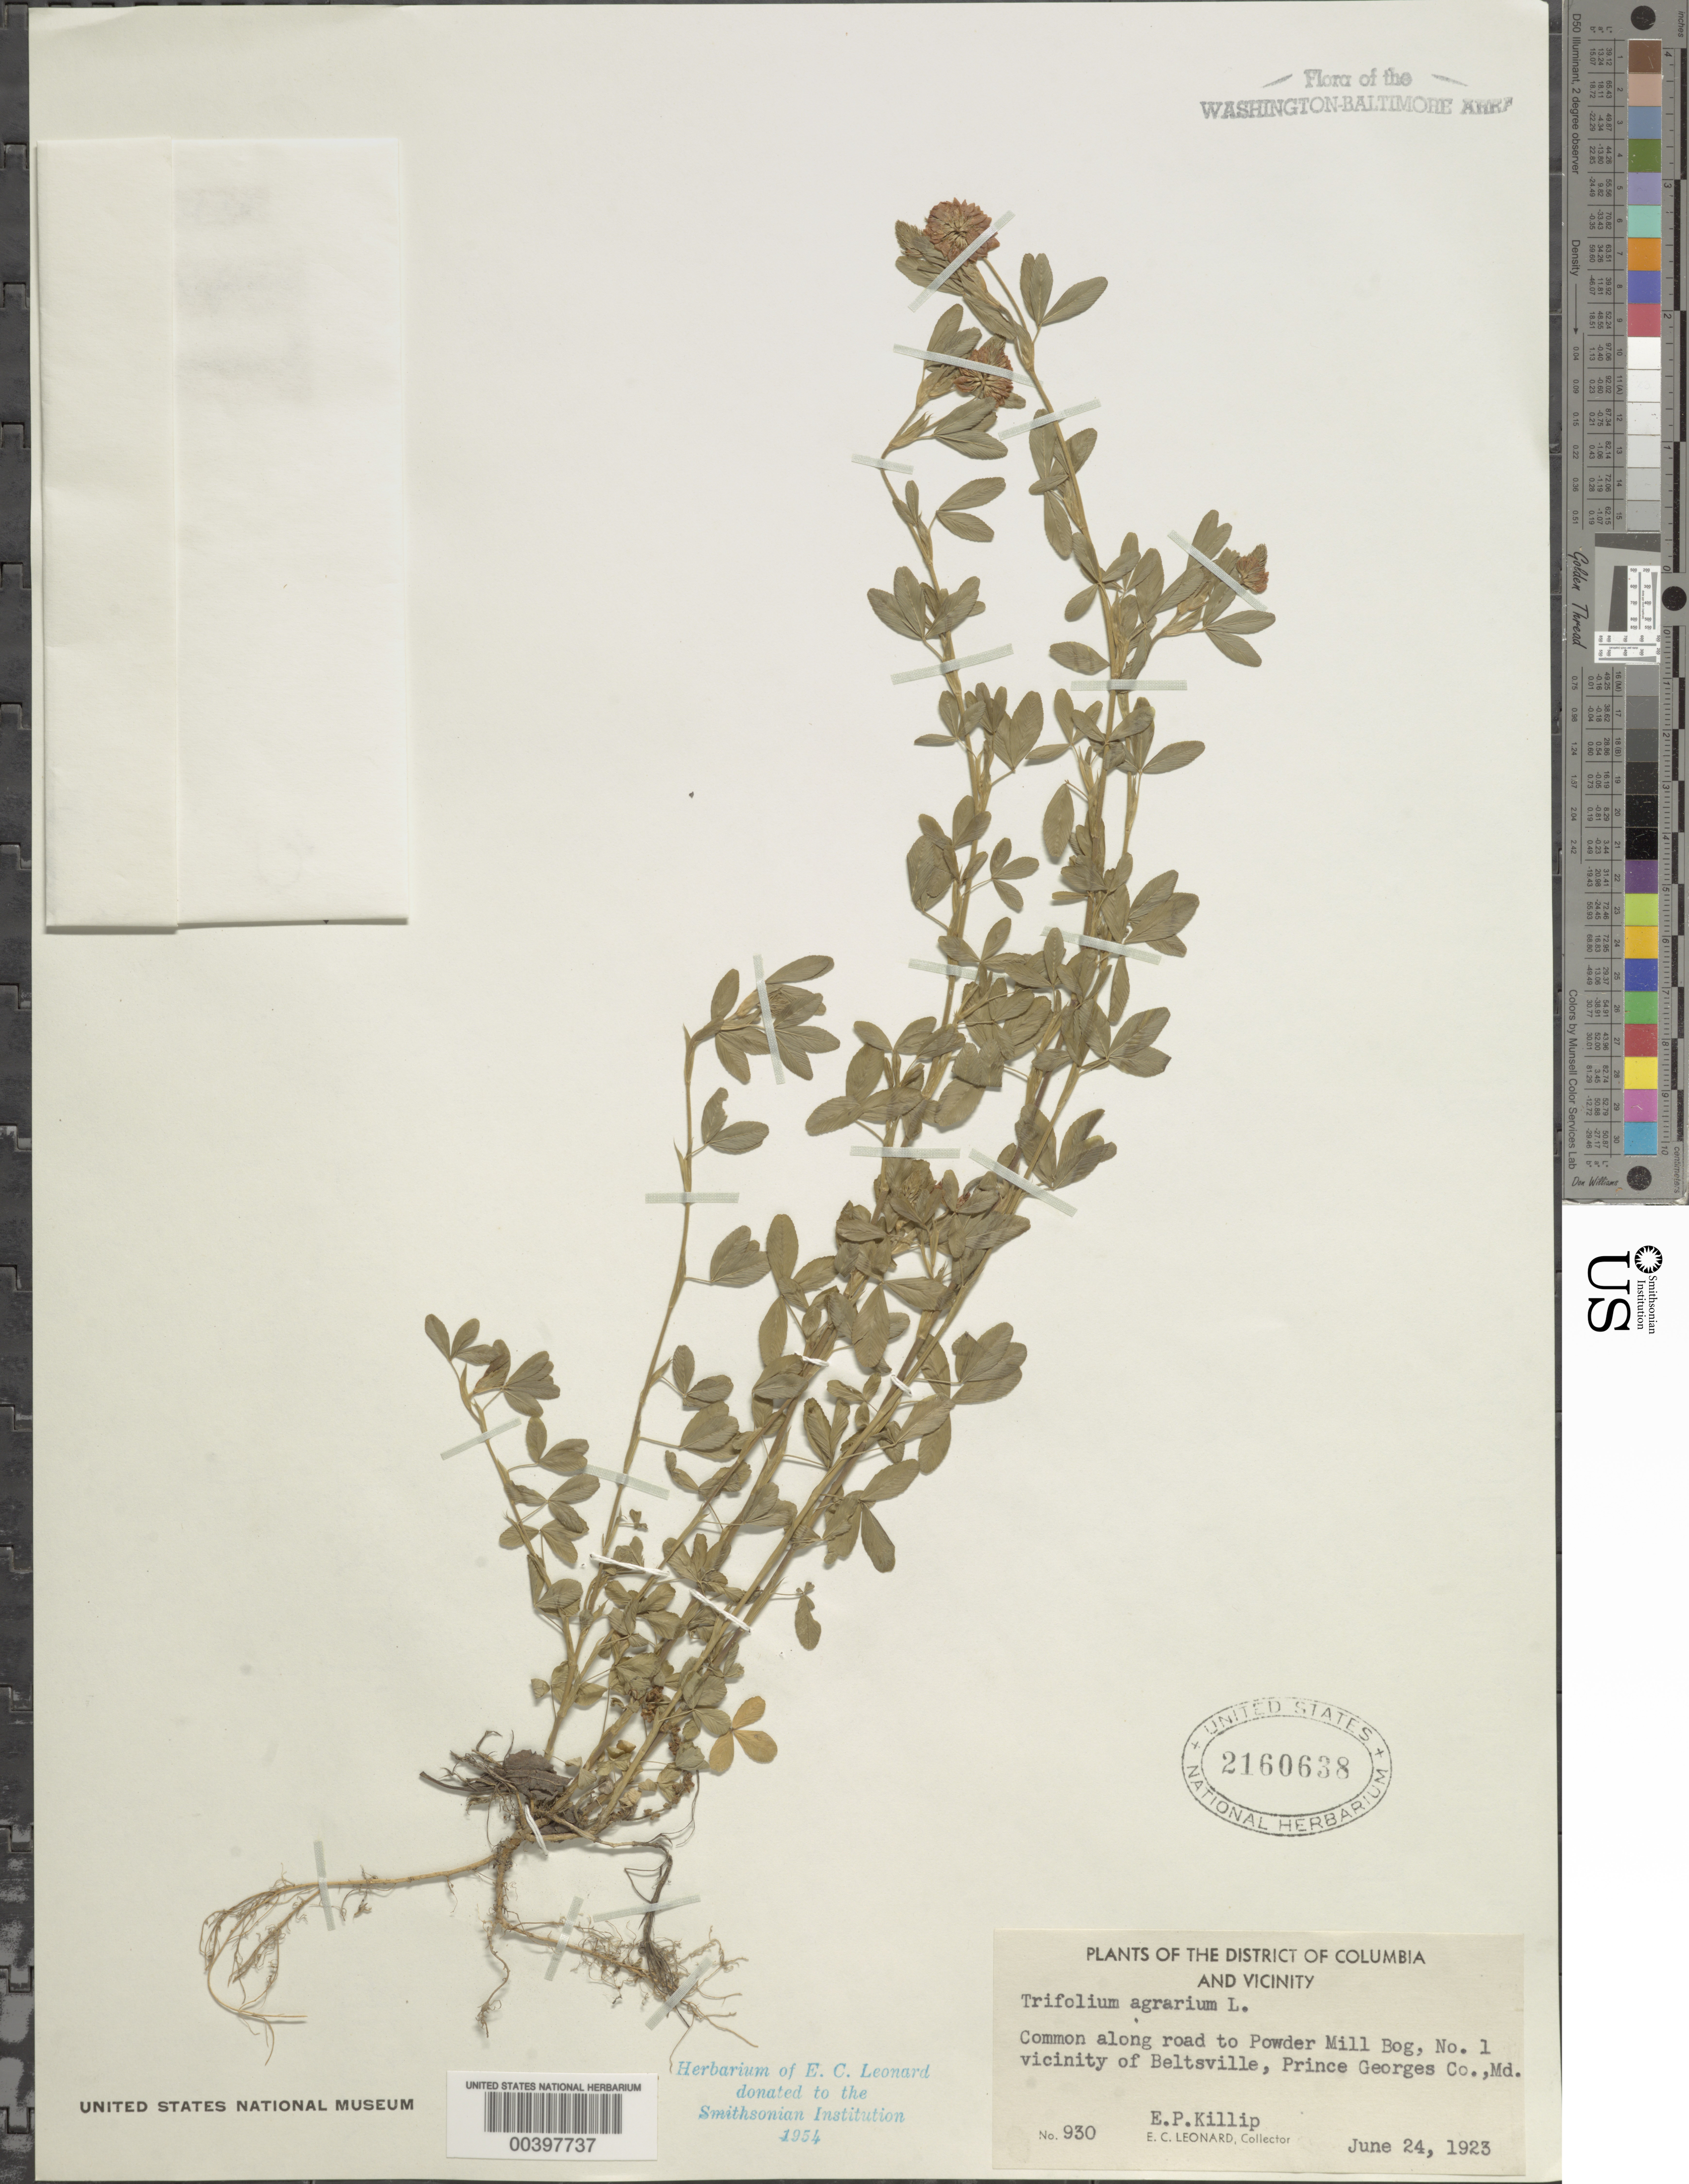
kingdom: Plantae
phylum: Tracheophyta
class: Magnoliopsida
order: Fabales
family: Fabaceae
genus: Trifolium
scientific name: Trifolium aureum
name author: Pollich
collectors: E. P. Killip & E. C. Leonard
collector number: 930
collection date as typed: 24 Jun 1923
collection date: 1923-06-24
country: United States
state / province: Maryland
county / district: Prince George's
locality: Powder Mill Bogs, Beltsville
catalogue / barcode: US 2160638